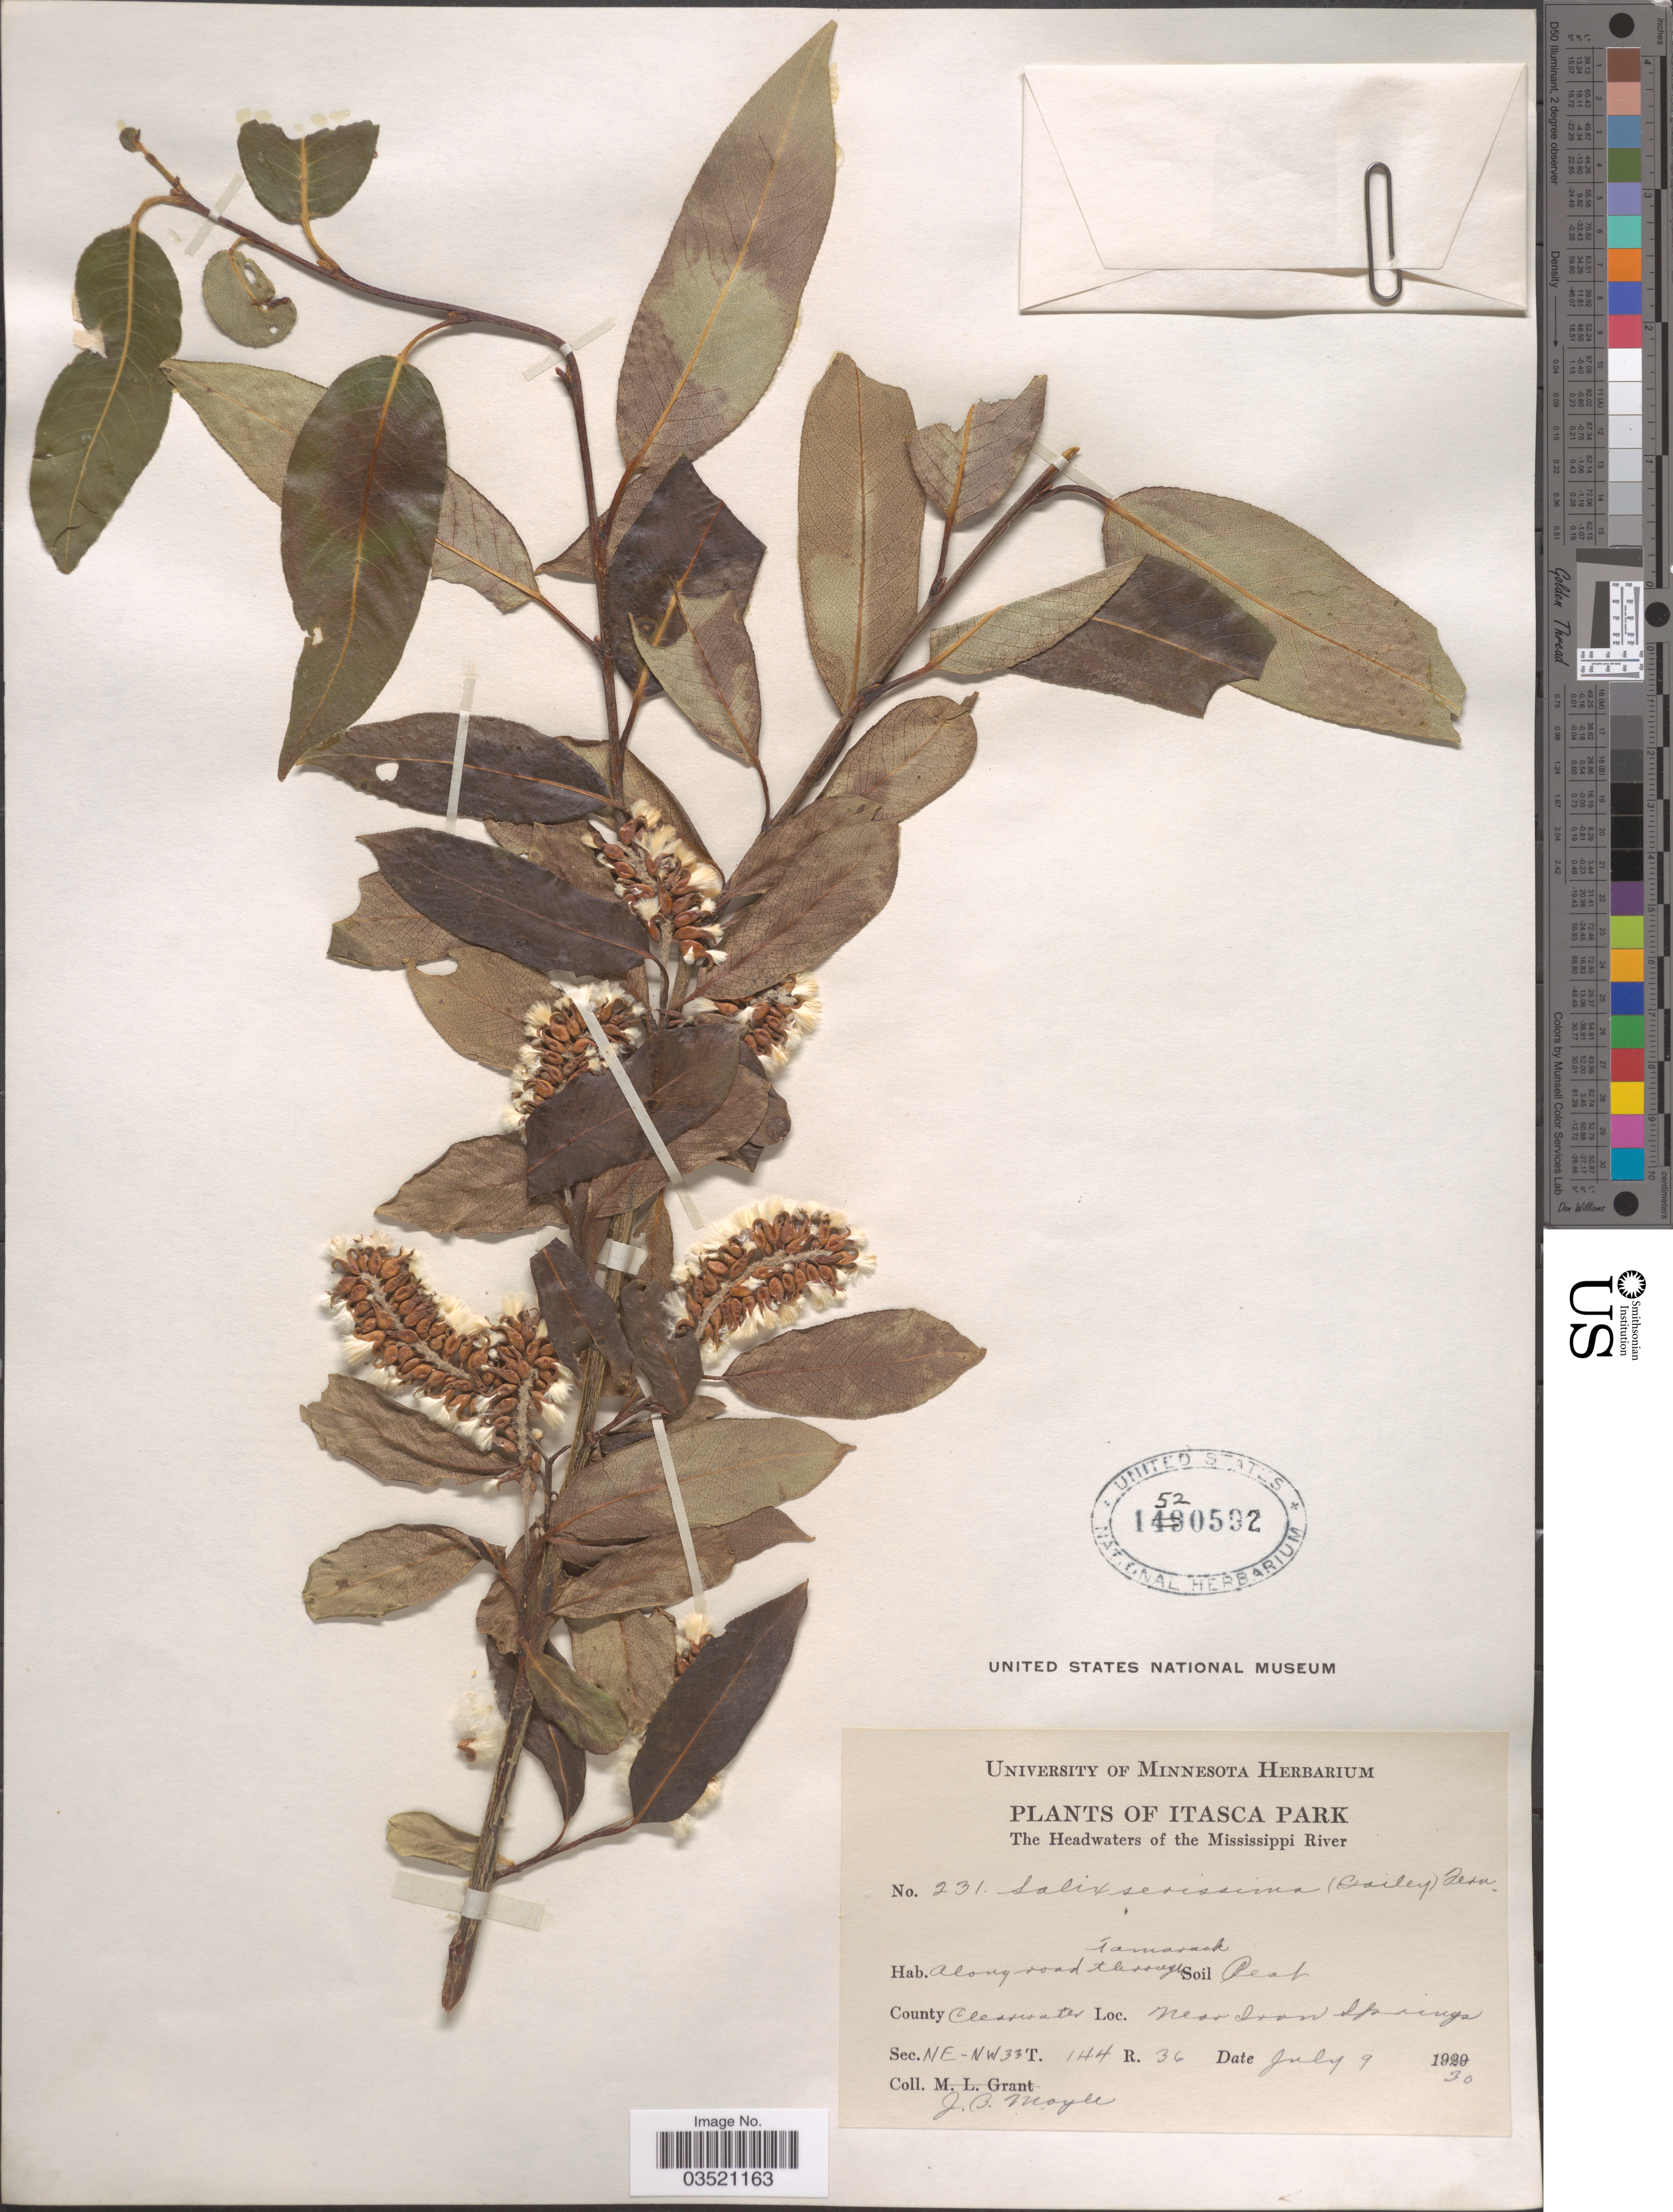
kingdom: Plantae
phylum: Tracheophyta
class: Magnoliopsida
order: Malpighiales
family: Salicaceae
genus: Salix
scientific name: Salix serissima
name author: (L.H. Bailey) Fernald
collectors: J. Moyle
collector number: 231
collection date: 1930-07-09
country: United States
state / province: Minnesota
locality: Itasca Park, The Headwaters of the Mississippi River. Along road through Tamarack. County Clearwater. Near Iron Springs. Sec. NE-NW 33, T. 144 R. 36.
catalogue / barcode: US 1520592